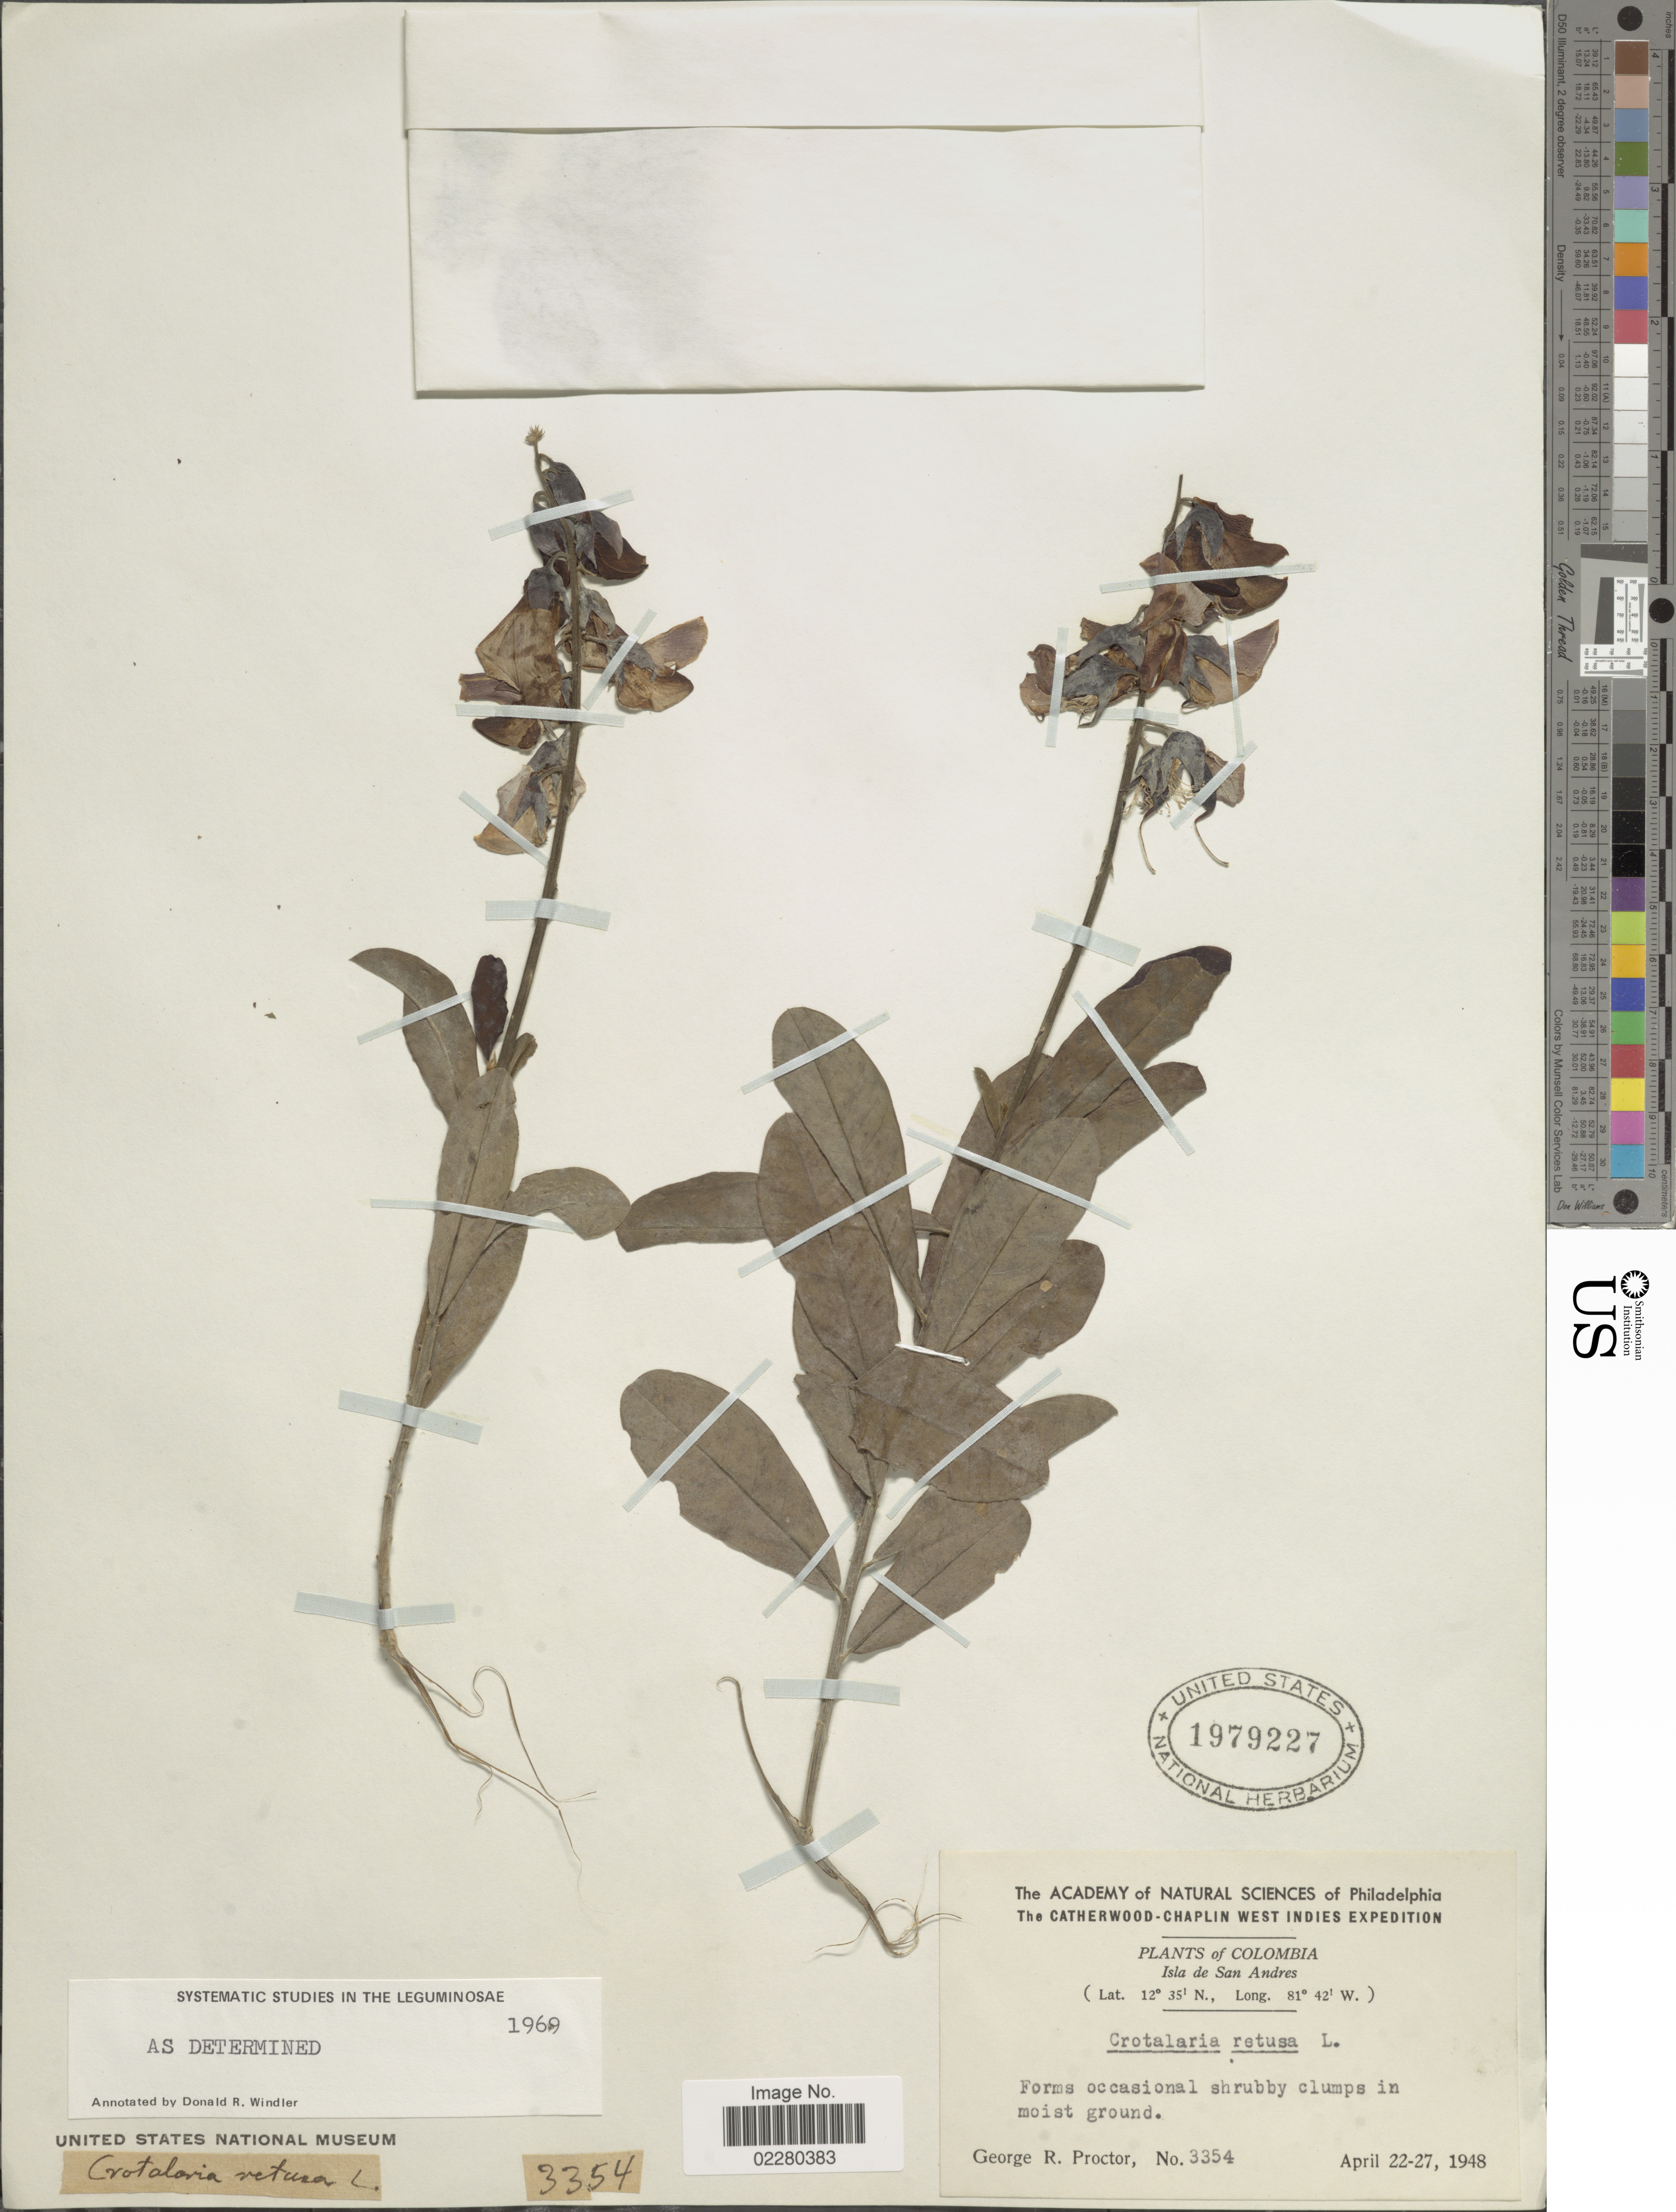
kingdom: Plantae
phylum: Tracheophyta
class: Magnoliopsida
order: Fabales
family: Fabaceae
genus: Crotalaria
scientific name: Crotalaria retusa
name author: L.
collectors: G. R. Proctor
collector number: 3354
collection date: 1948-04-22/1948-04-27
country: Colombia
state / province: San Andres y Providencia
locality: Isla de San Andres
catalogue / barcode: US 1979227